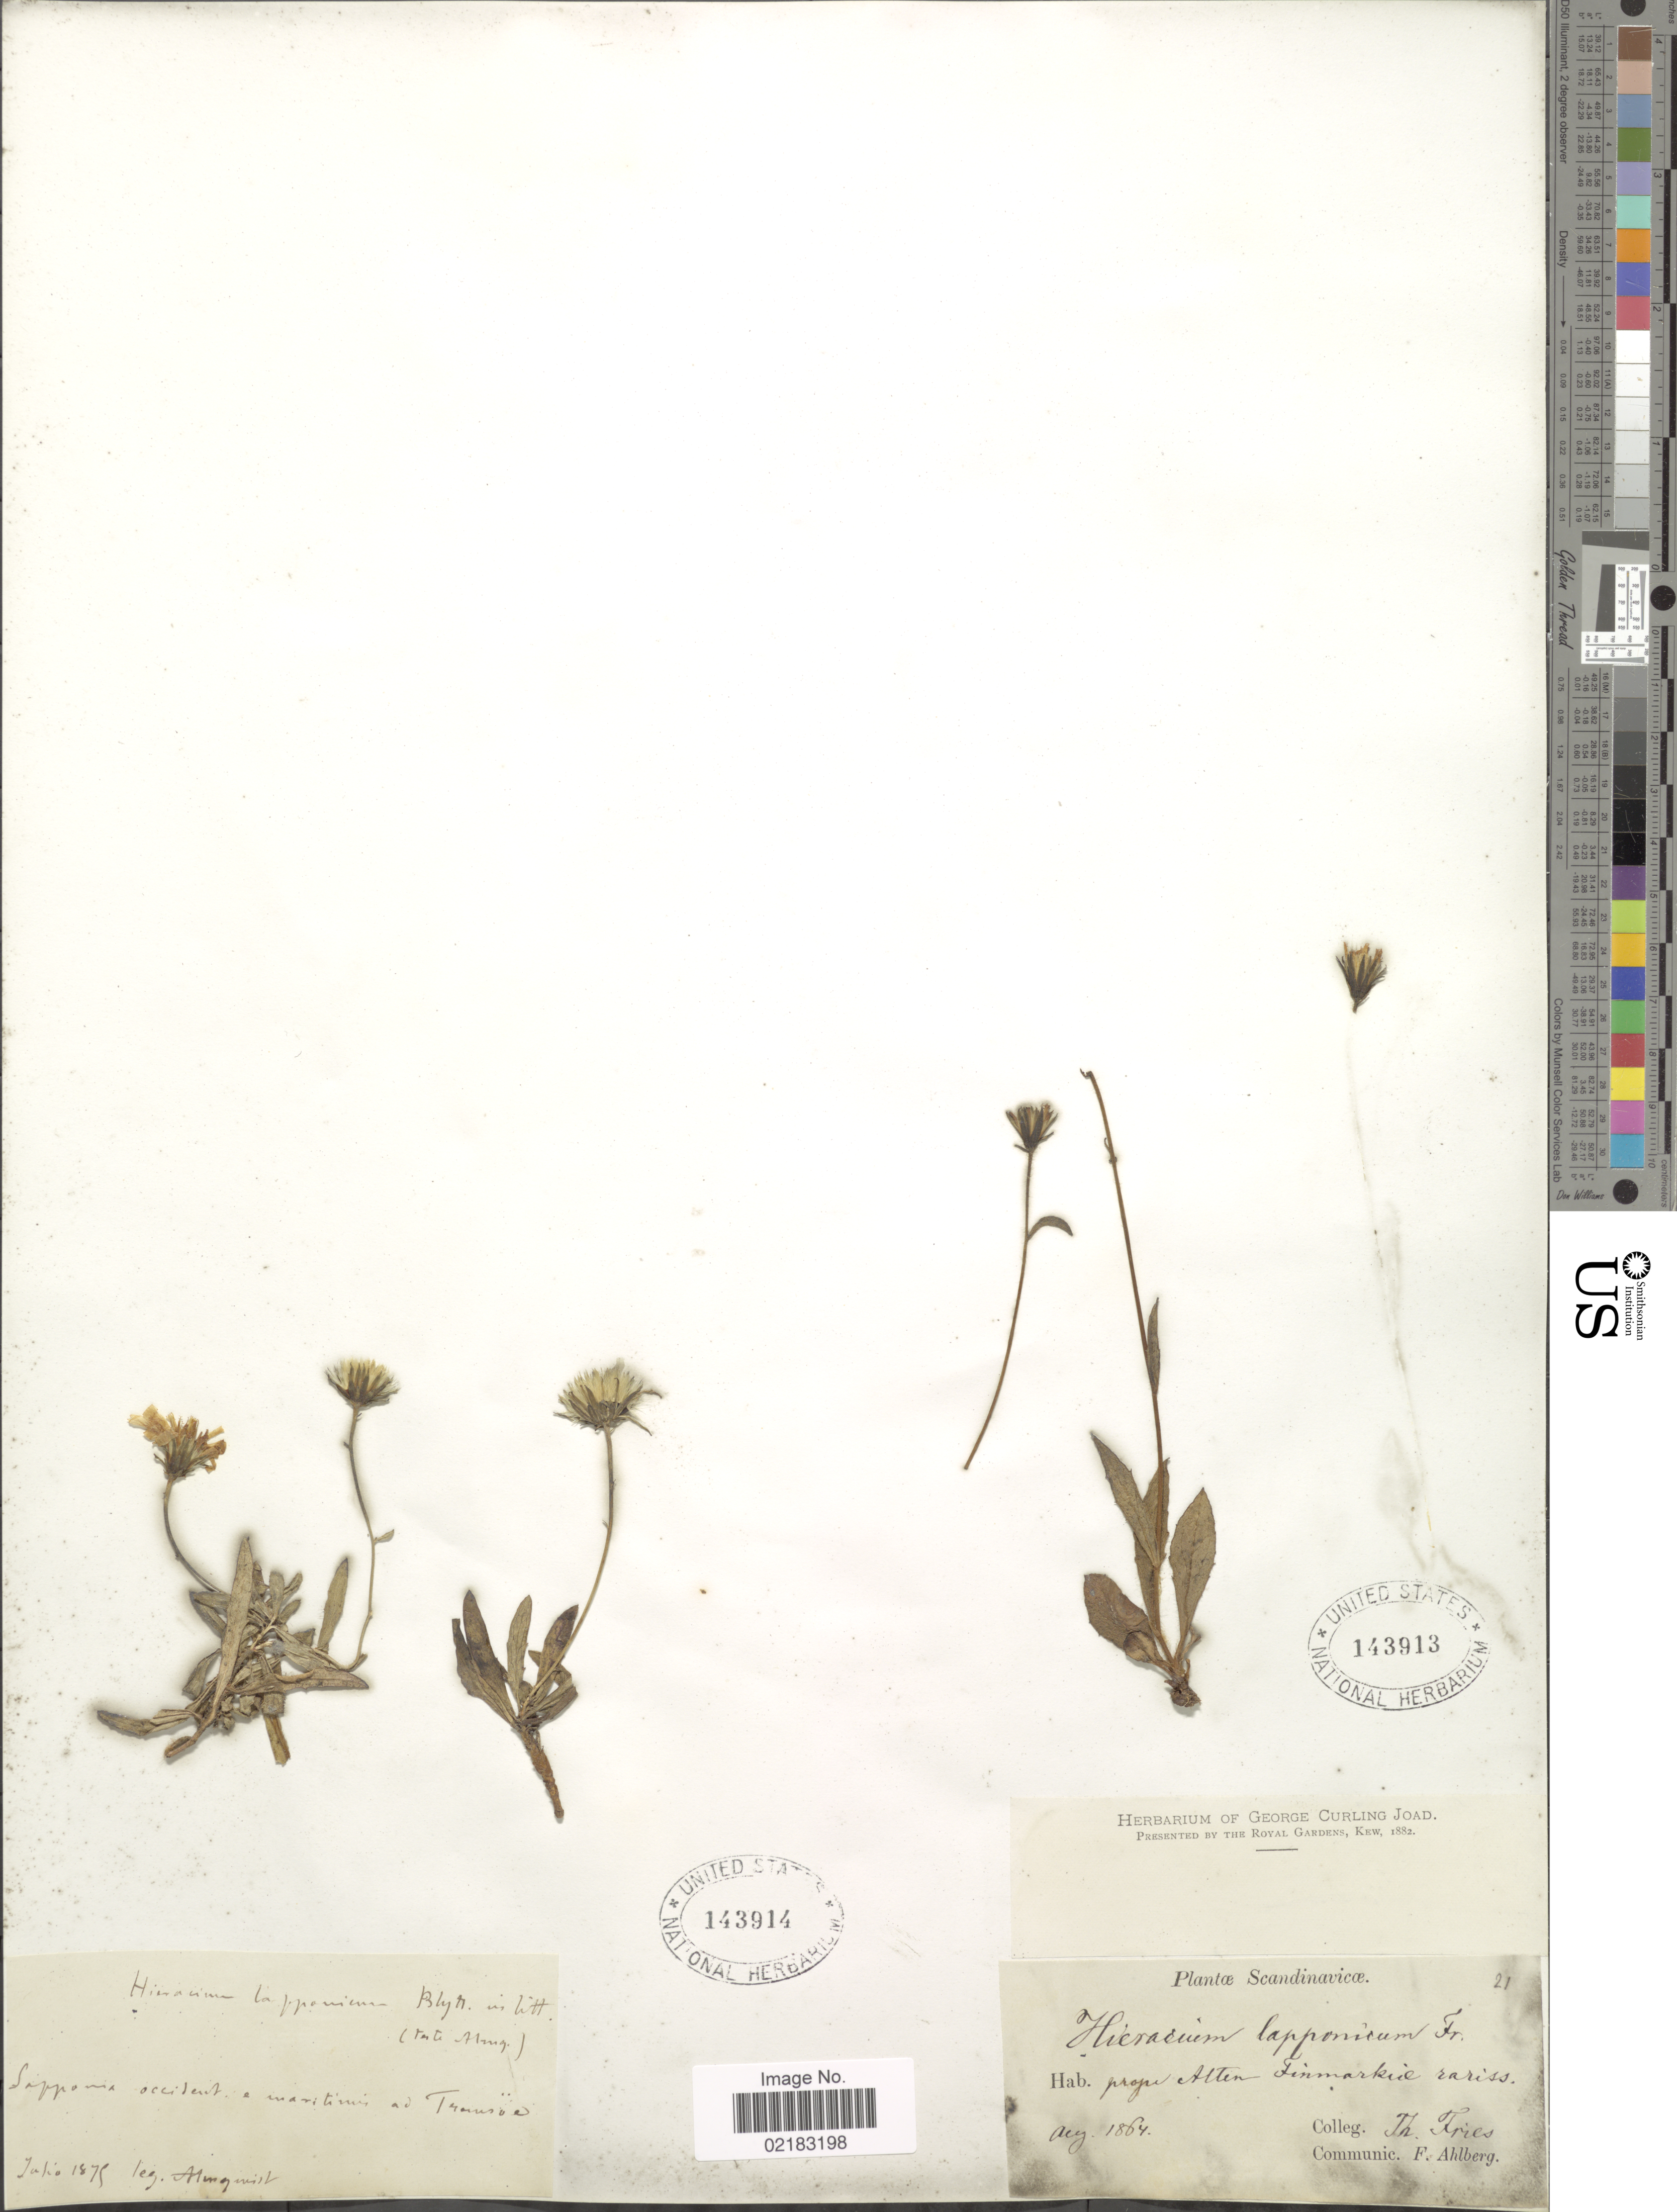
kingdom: Plantae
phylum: Tracheophyta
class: Magnoliopsida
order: Asterales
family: Asteraceae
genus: Hieracium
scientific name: Hieracium lapponicum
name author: Fr.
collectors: T. Fries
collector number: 21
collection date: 1864-08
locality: Scandinaviae, Prope elften Finmarkue rariss [interpreted]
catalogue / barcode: US 143913